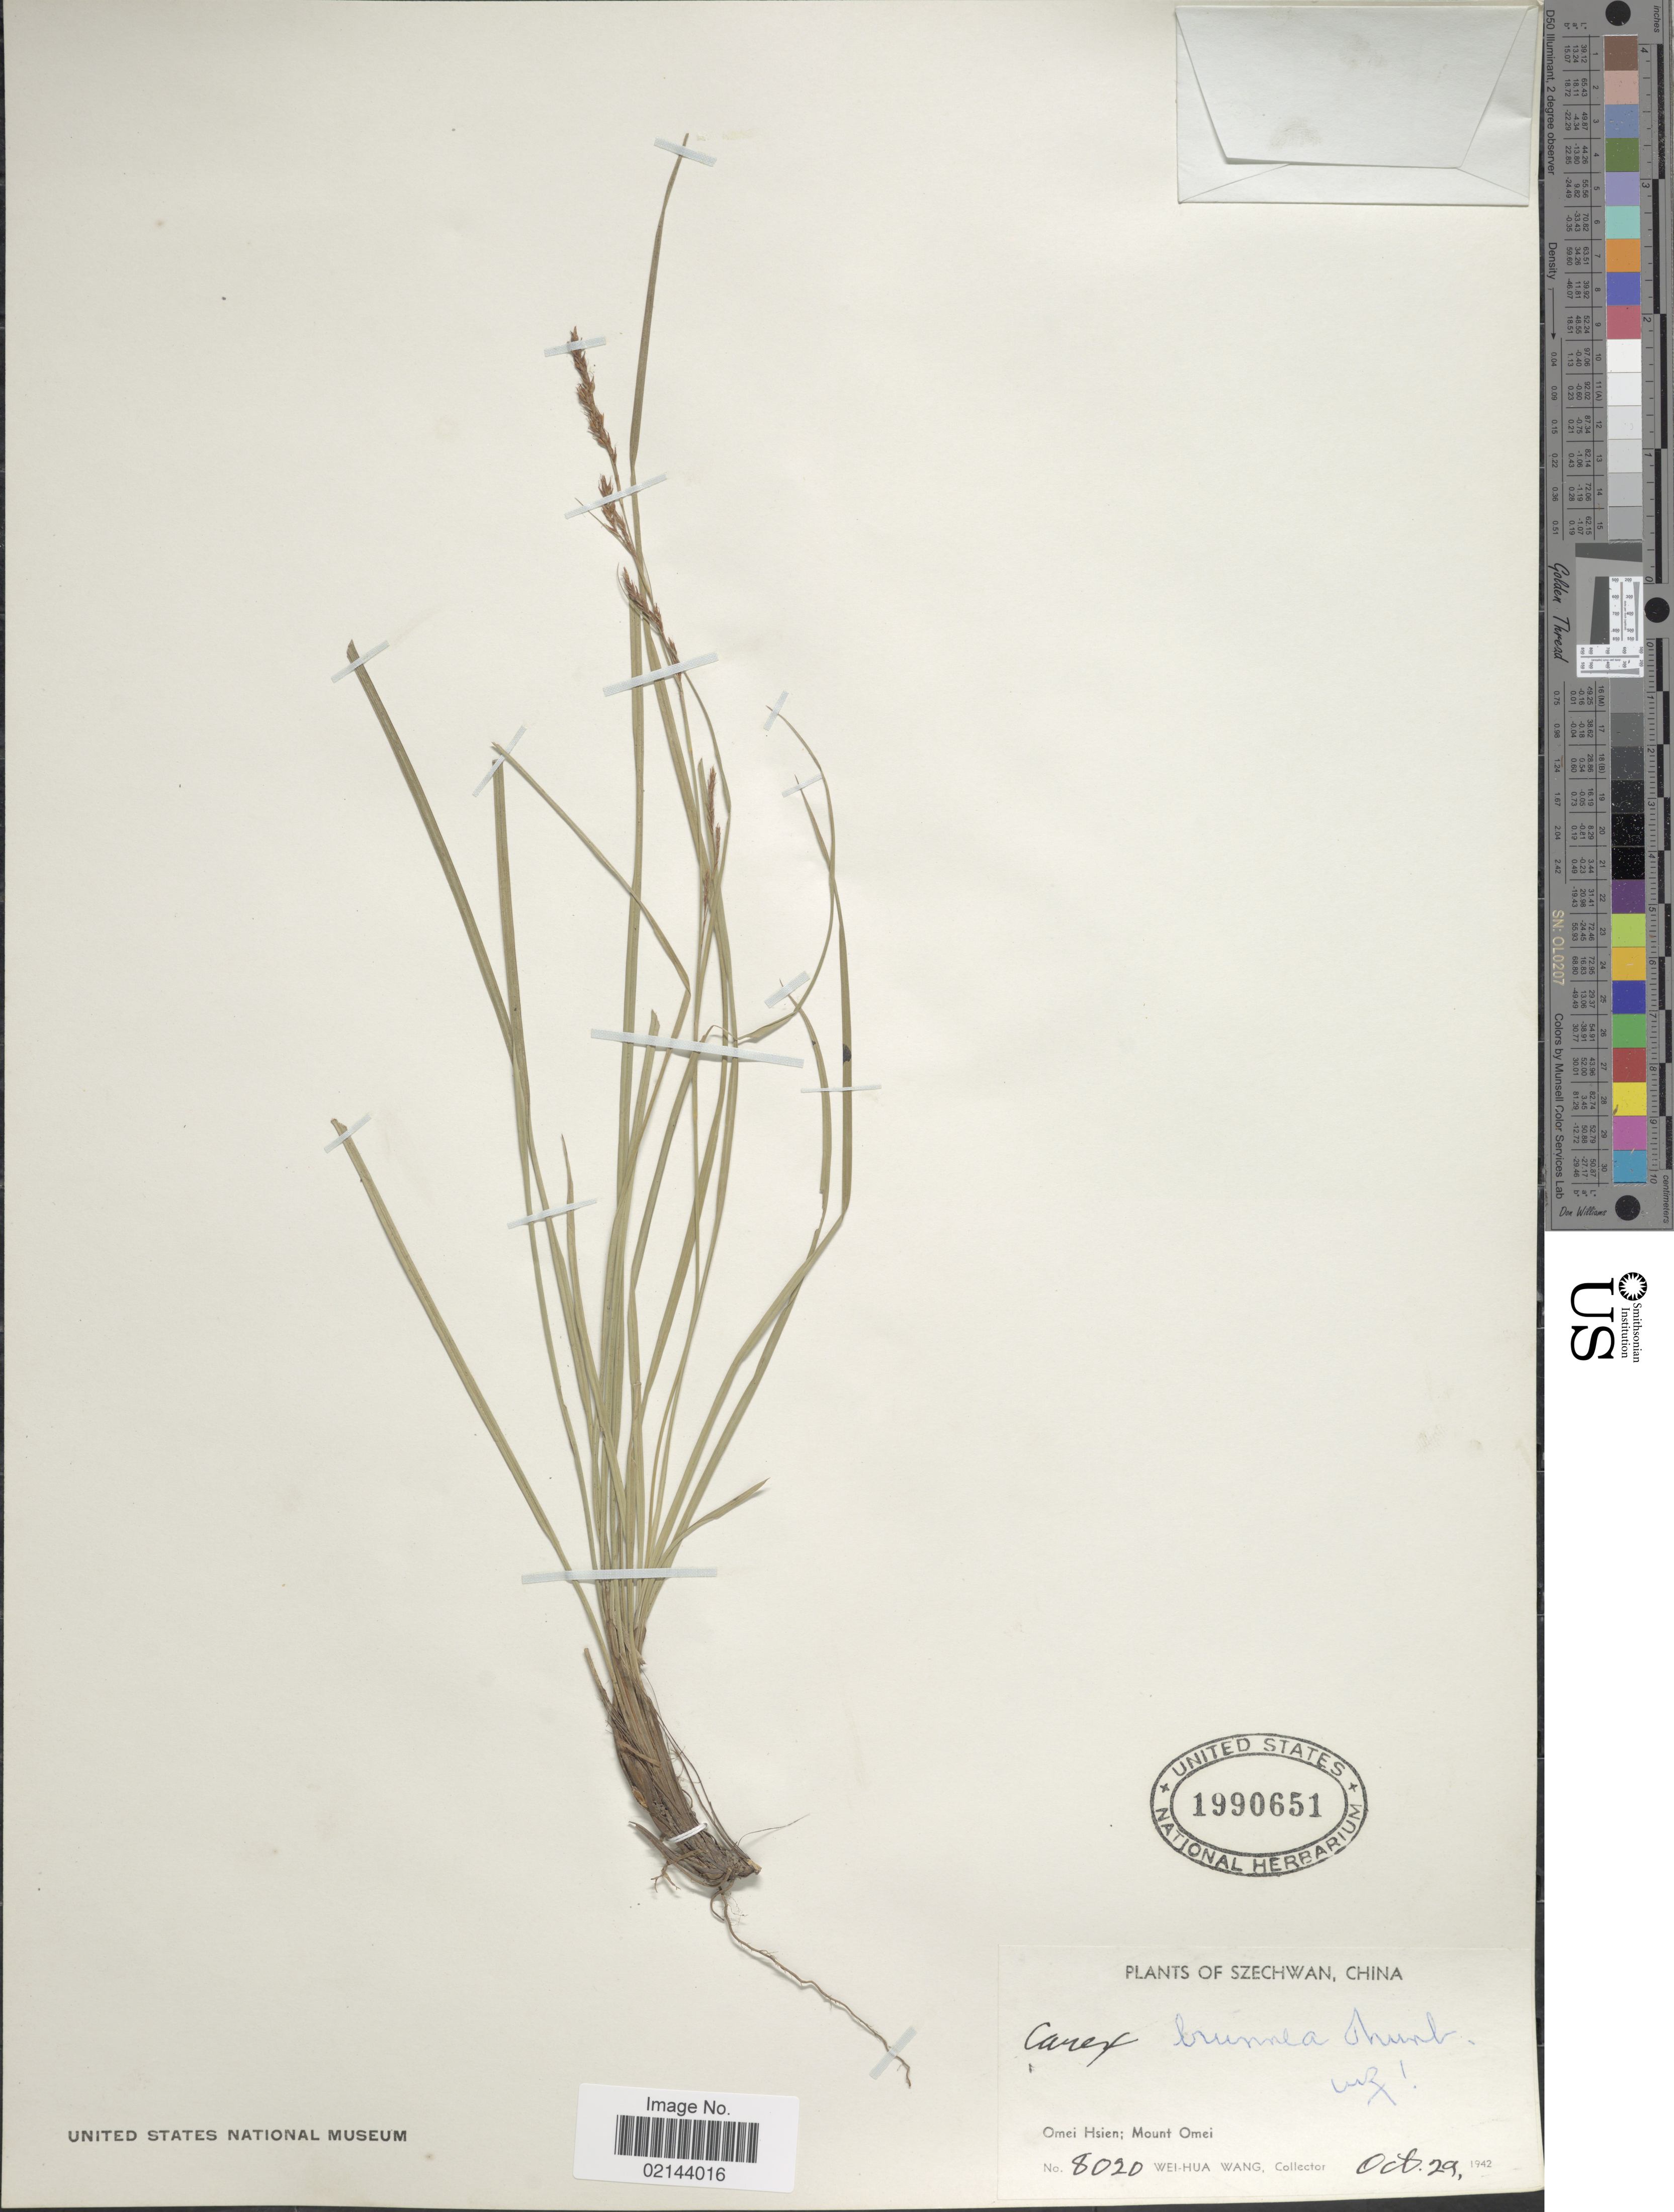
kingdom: Plantae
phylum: Tracheophyta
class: Liliopsida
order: Poales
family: Cyperaceae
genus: Carex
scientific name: Carex brunnea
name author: Thunb.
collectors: W. Wang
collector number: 8020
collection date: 1942-10-29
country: China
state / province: Sichuan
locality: Szechwan, Omei Hsien: Mount Omei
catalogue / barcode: US 1990651